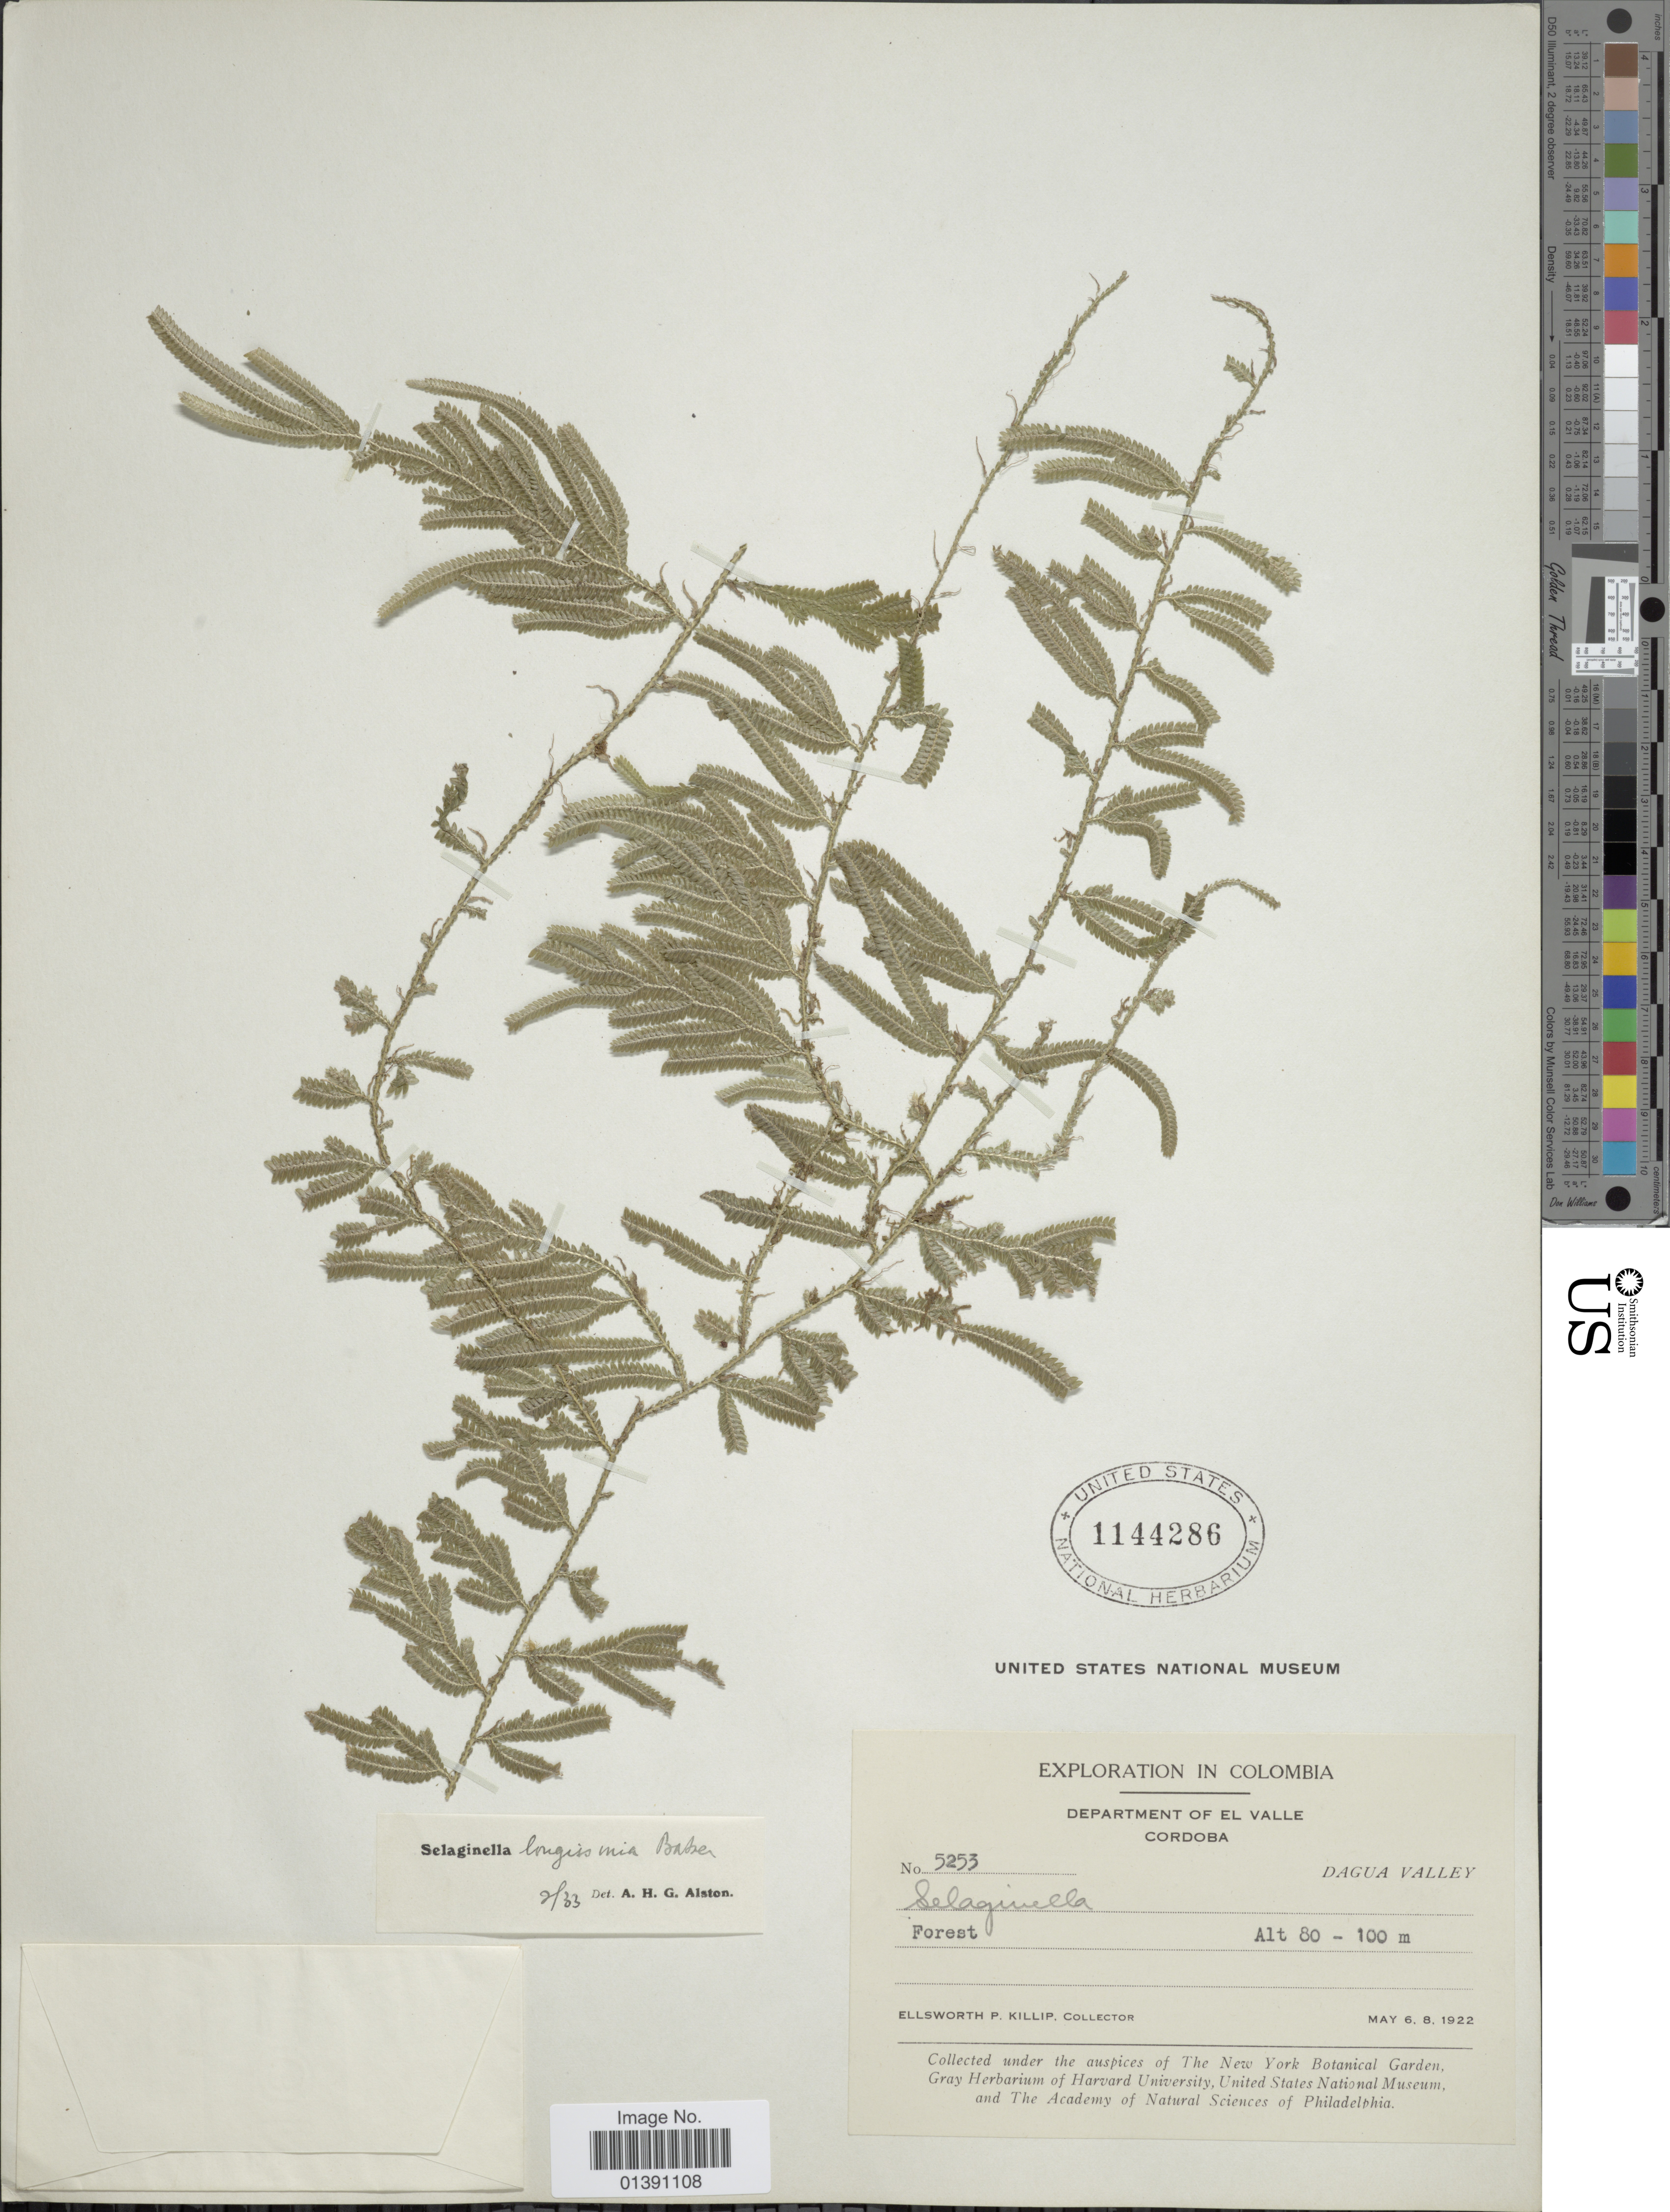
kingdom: Plantae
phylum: Tracheophyta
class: Lycopodiopsida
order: Selaginellales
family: Selaginellaceae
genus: Selaginella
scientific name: Selaginella longissima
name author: Baker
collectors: E. P. Killip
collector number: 5253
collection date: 1922-05-06/1922-05-08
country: Colombia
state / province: Valle del Cauca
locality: Department of El Valle Cordoba, Dagua Valley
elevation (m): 80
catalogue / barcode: US 1144286